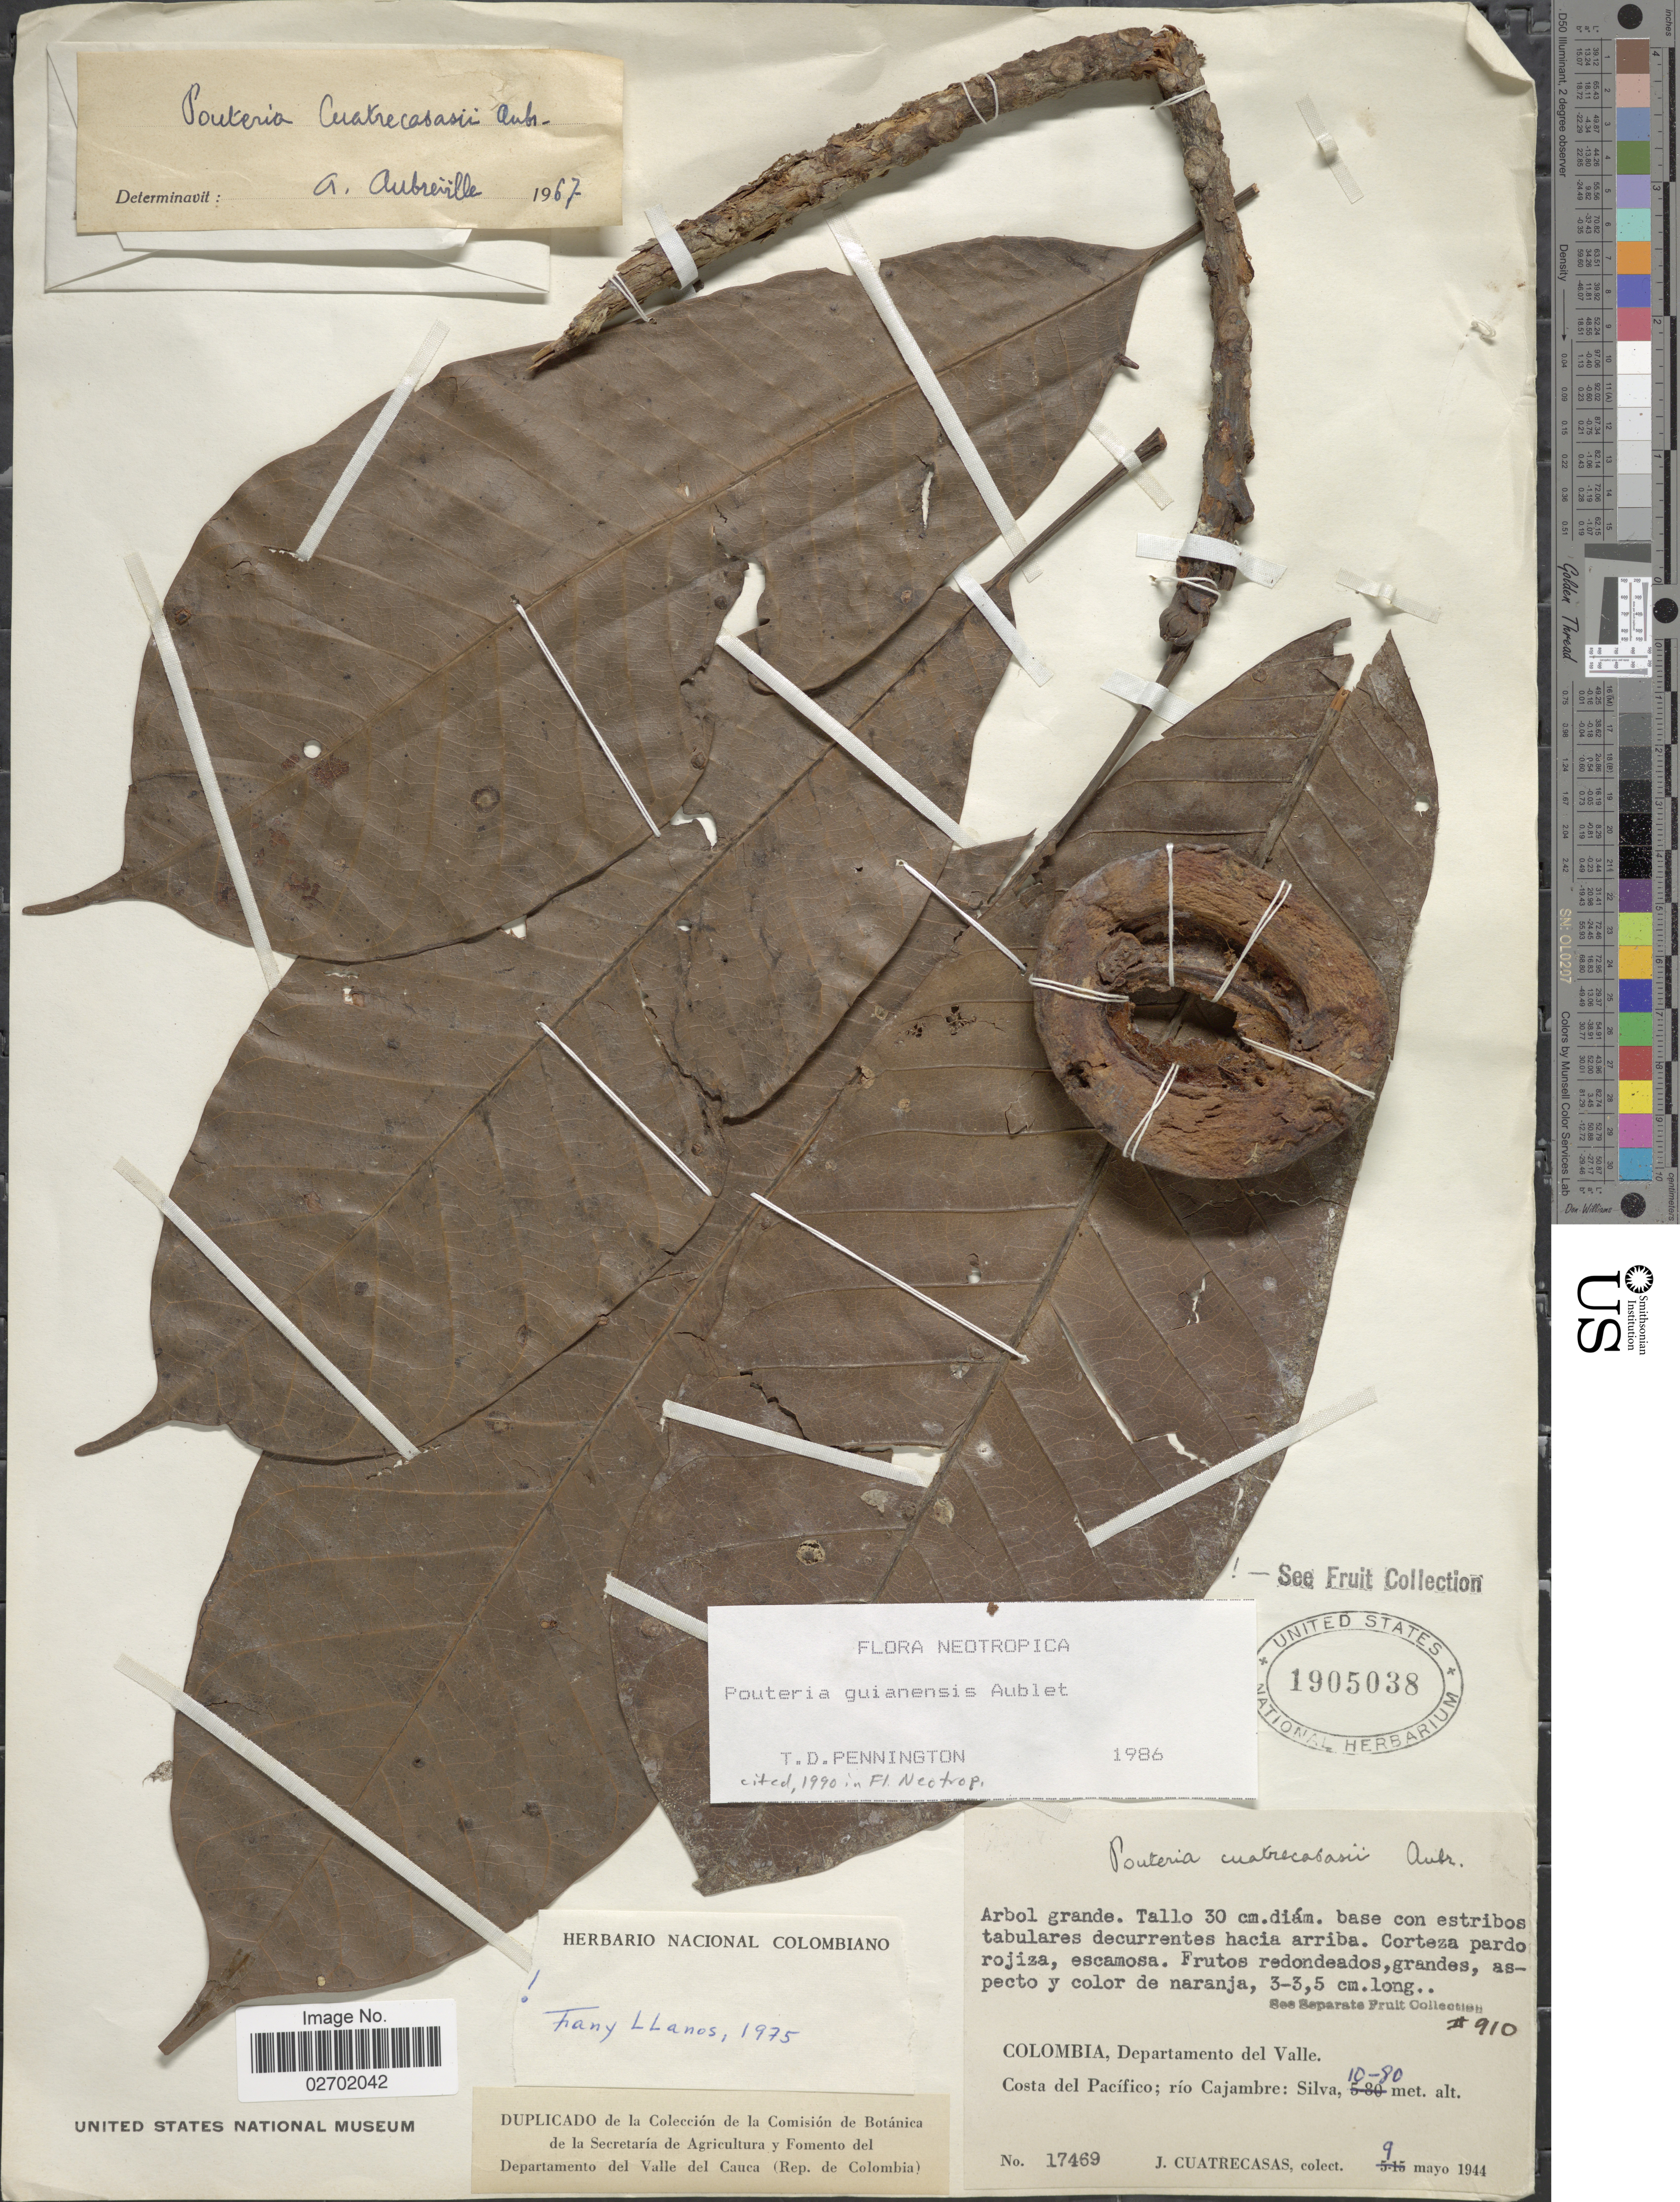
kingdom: Plantae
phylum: Tracheophyta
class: Magnoliopsida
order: Ericales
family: Sapotaceae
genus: Pouteria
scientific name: Pouteria guianensis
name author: Aubl.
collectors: J. Cuatrecasas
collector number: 17469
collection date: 1944-05-09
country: Colombia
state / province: Valle del Cauca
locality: Departamento del Valle, Costa del Pacífico; río Cajambre: Silva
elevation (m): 10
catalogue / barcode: US 1905038